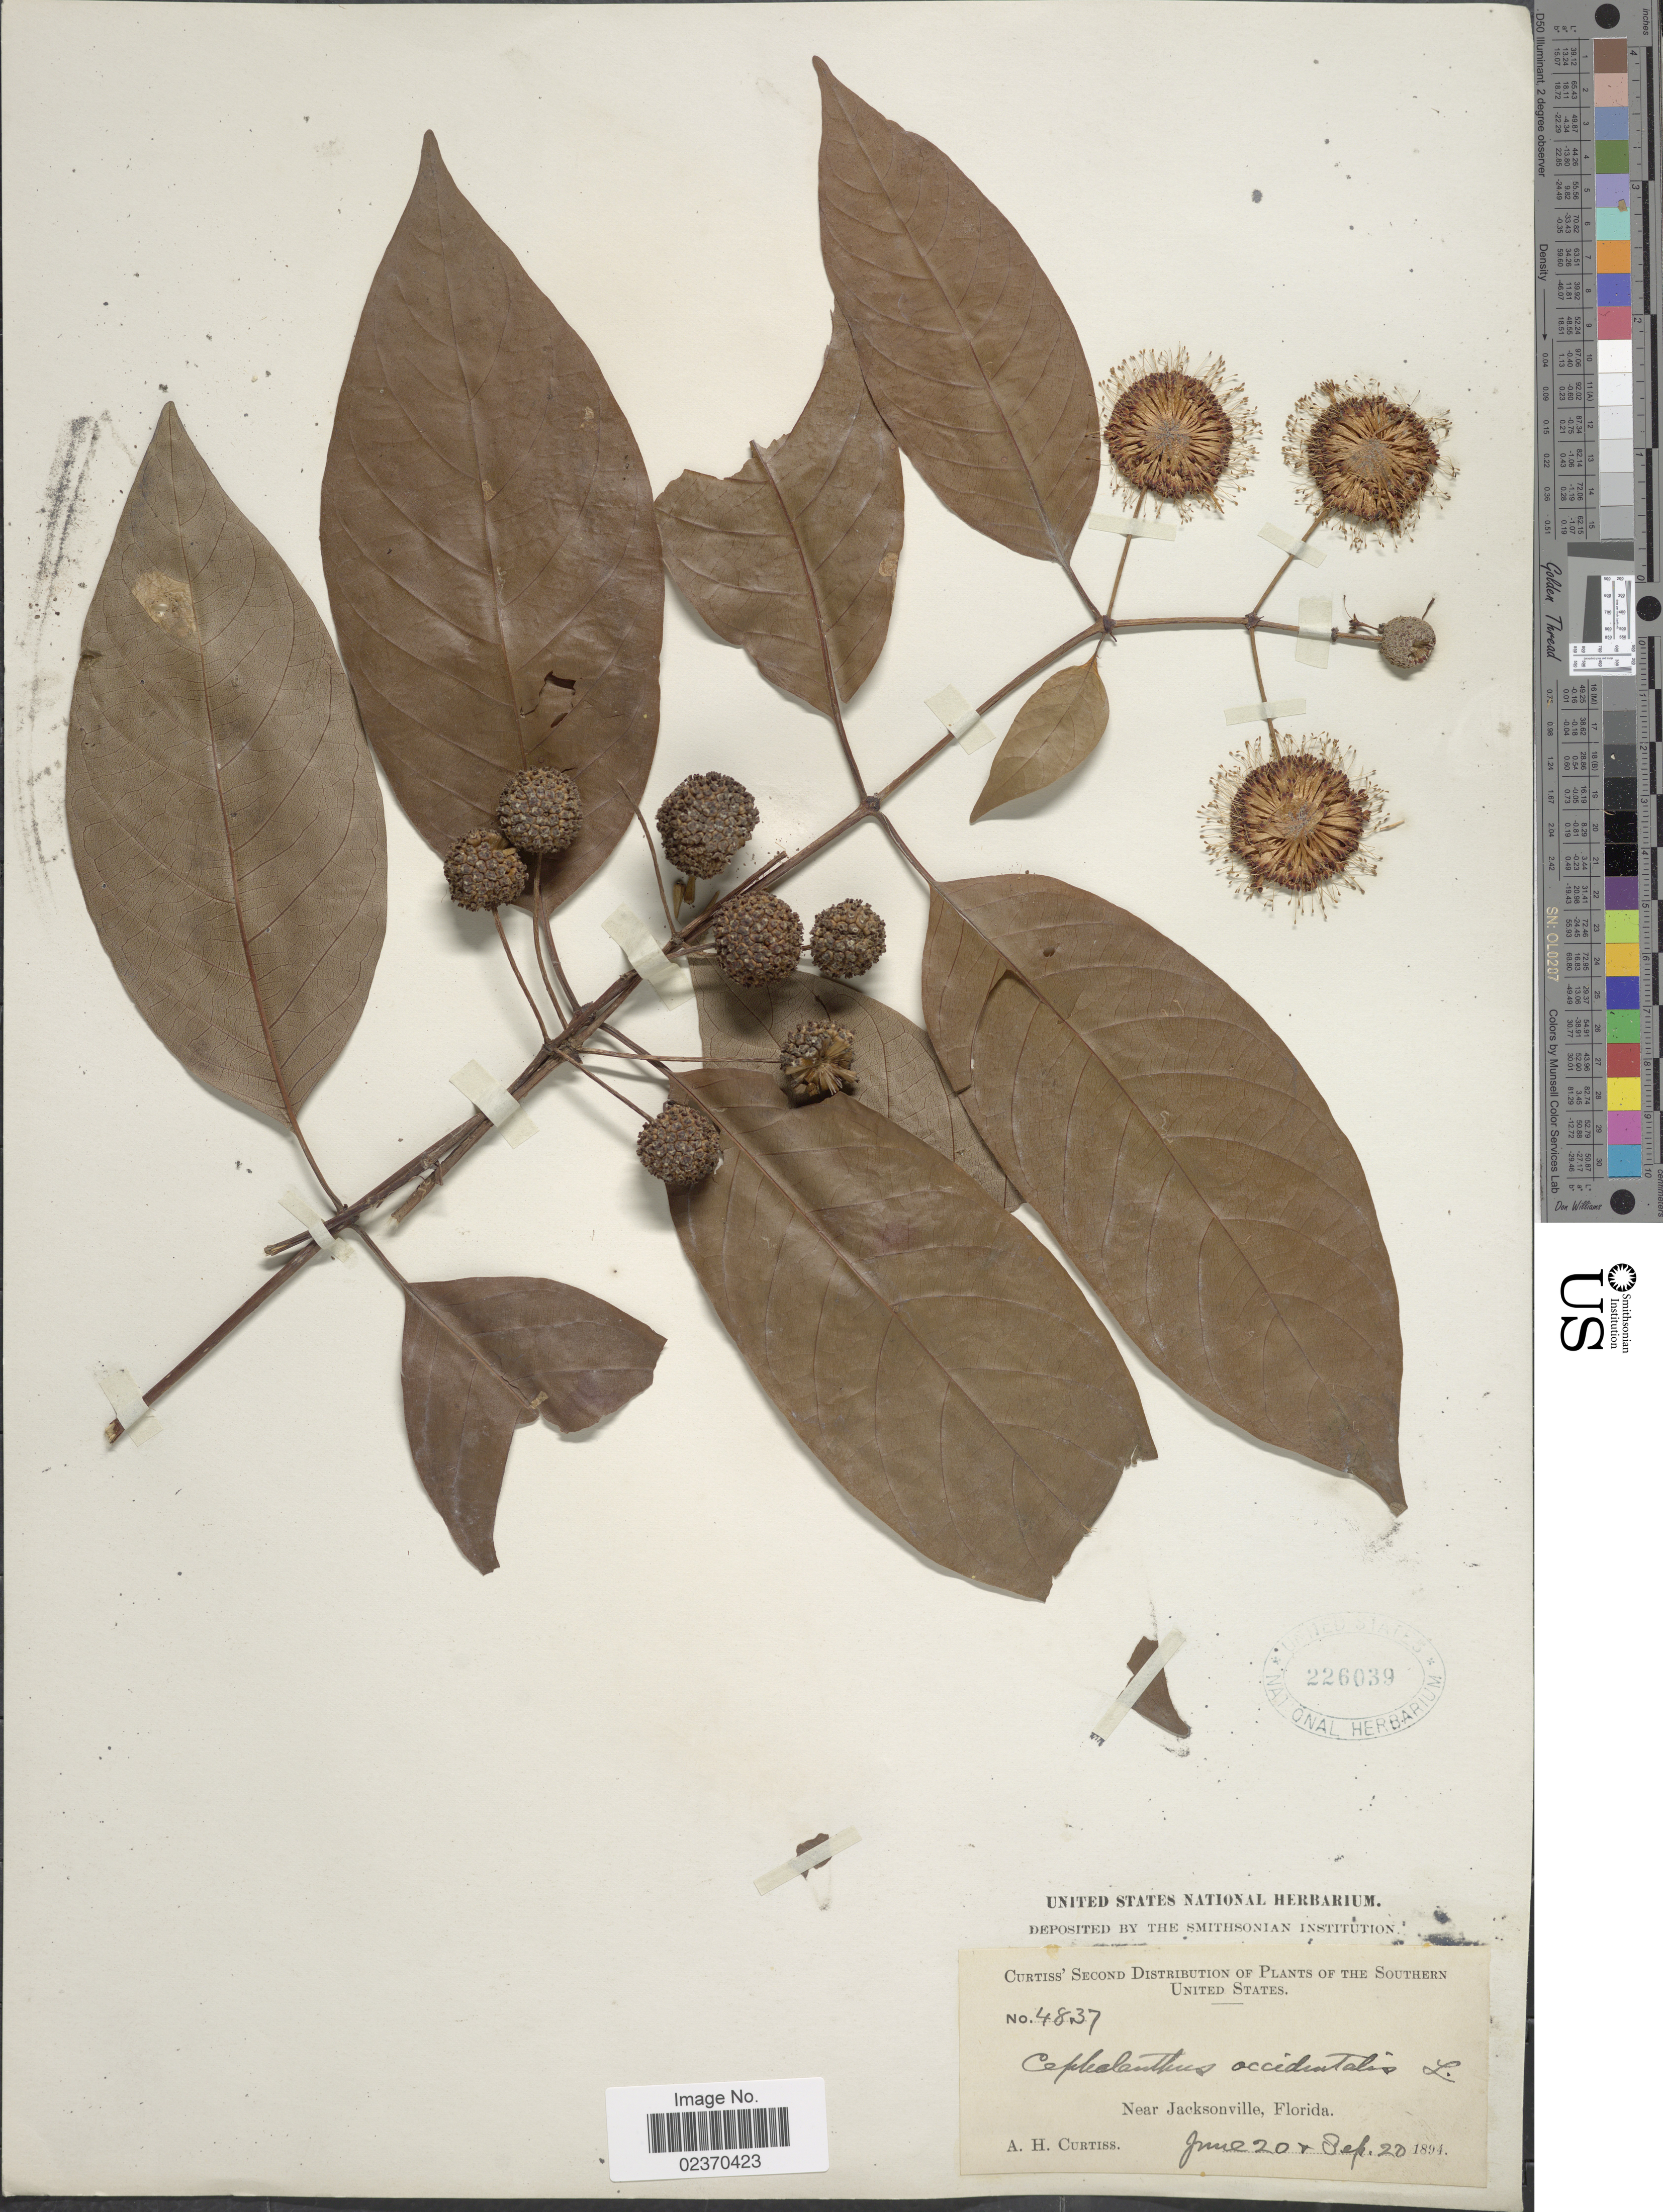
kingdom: Plantae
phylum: Tracheophyta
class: Magnoliopsida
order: Gentianales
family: Rubiaceae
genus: Cephalanthus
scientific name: Cephalanthus occidentalis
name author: L.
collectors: A. H. Curtiss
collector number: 4837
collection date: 1894-06-20/1894-09-20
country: United States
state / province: Florida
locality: Southern United States. Near Jacksonville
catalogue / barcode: US 226039